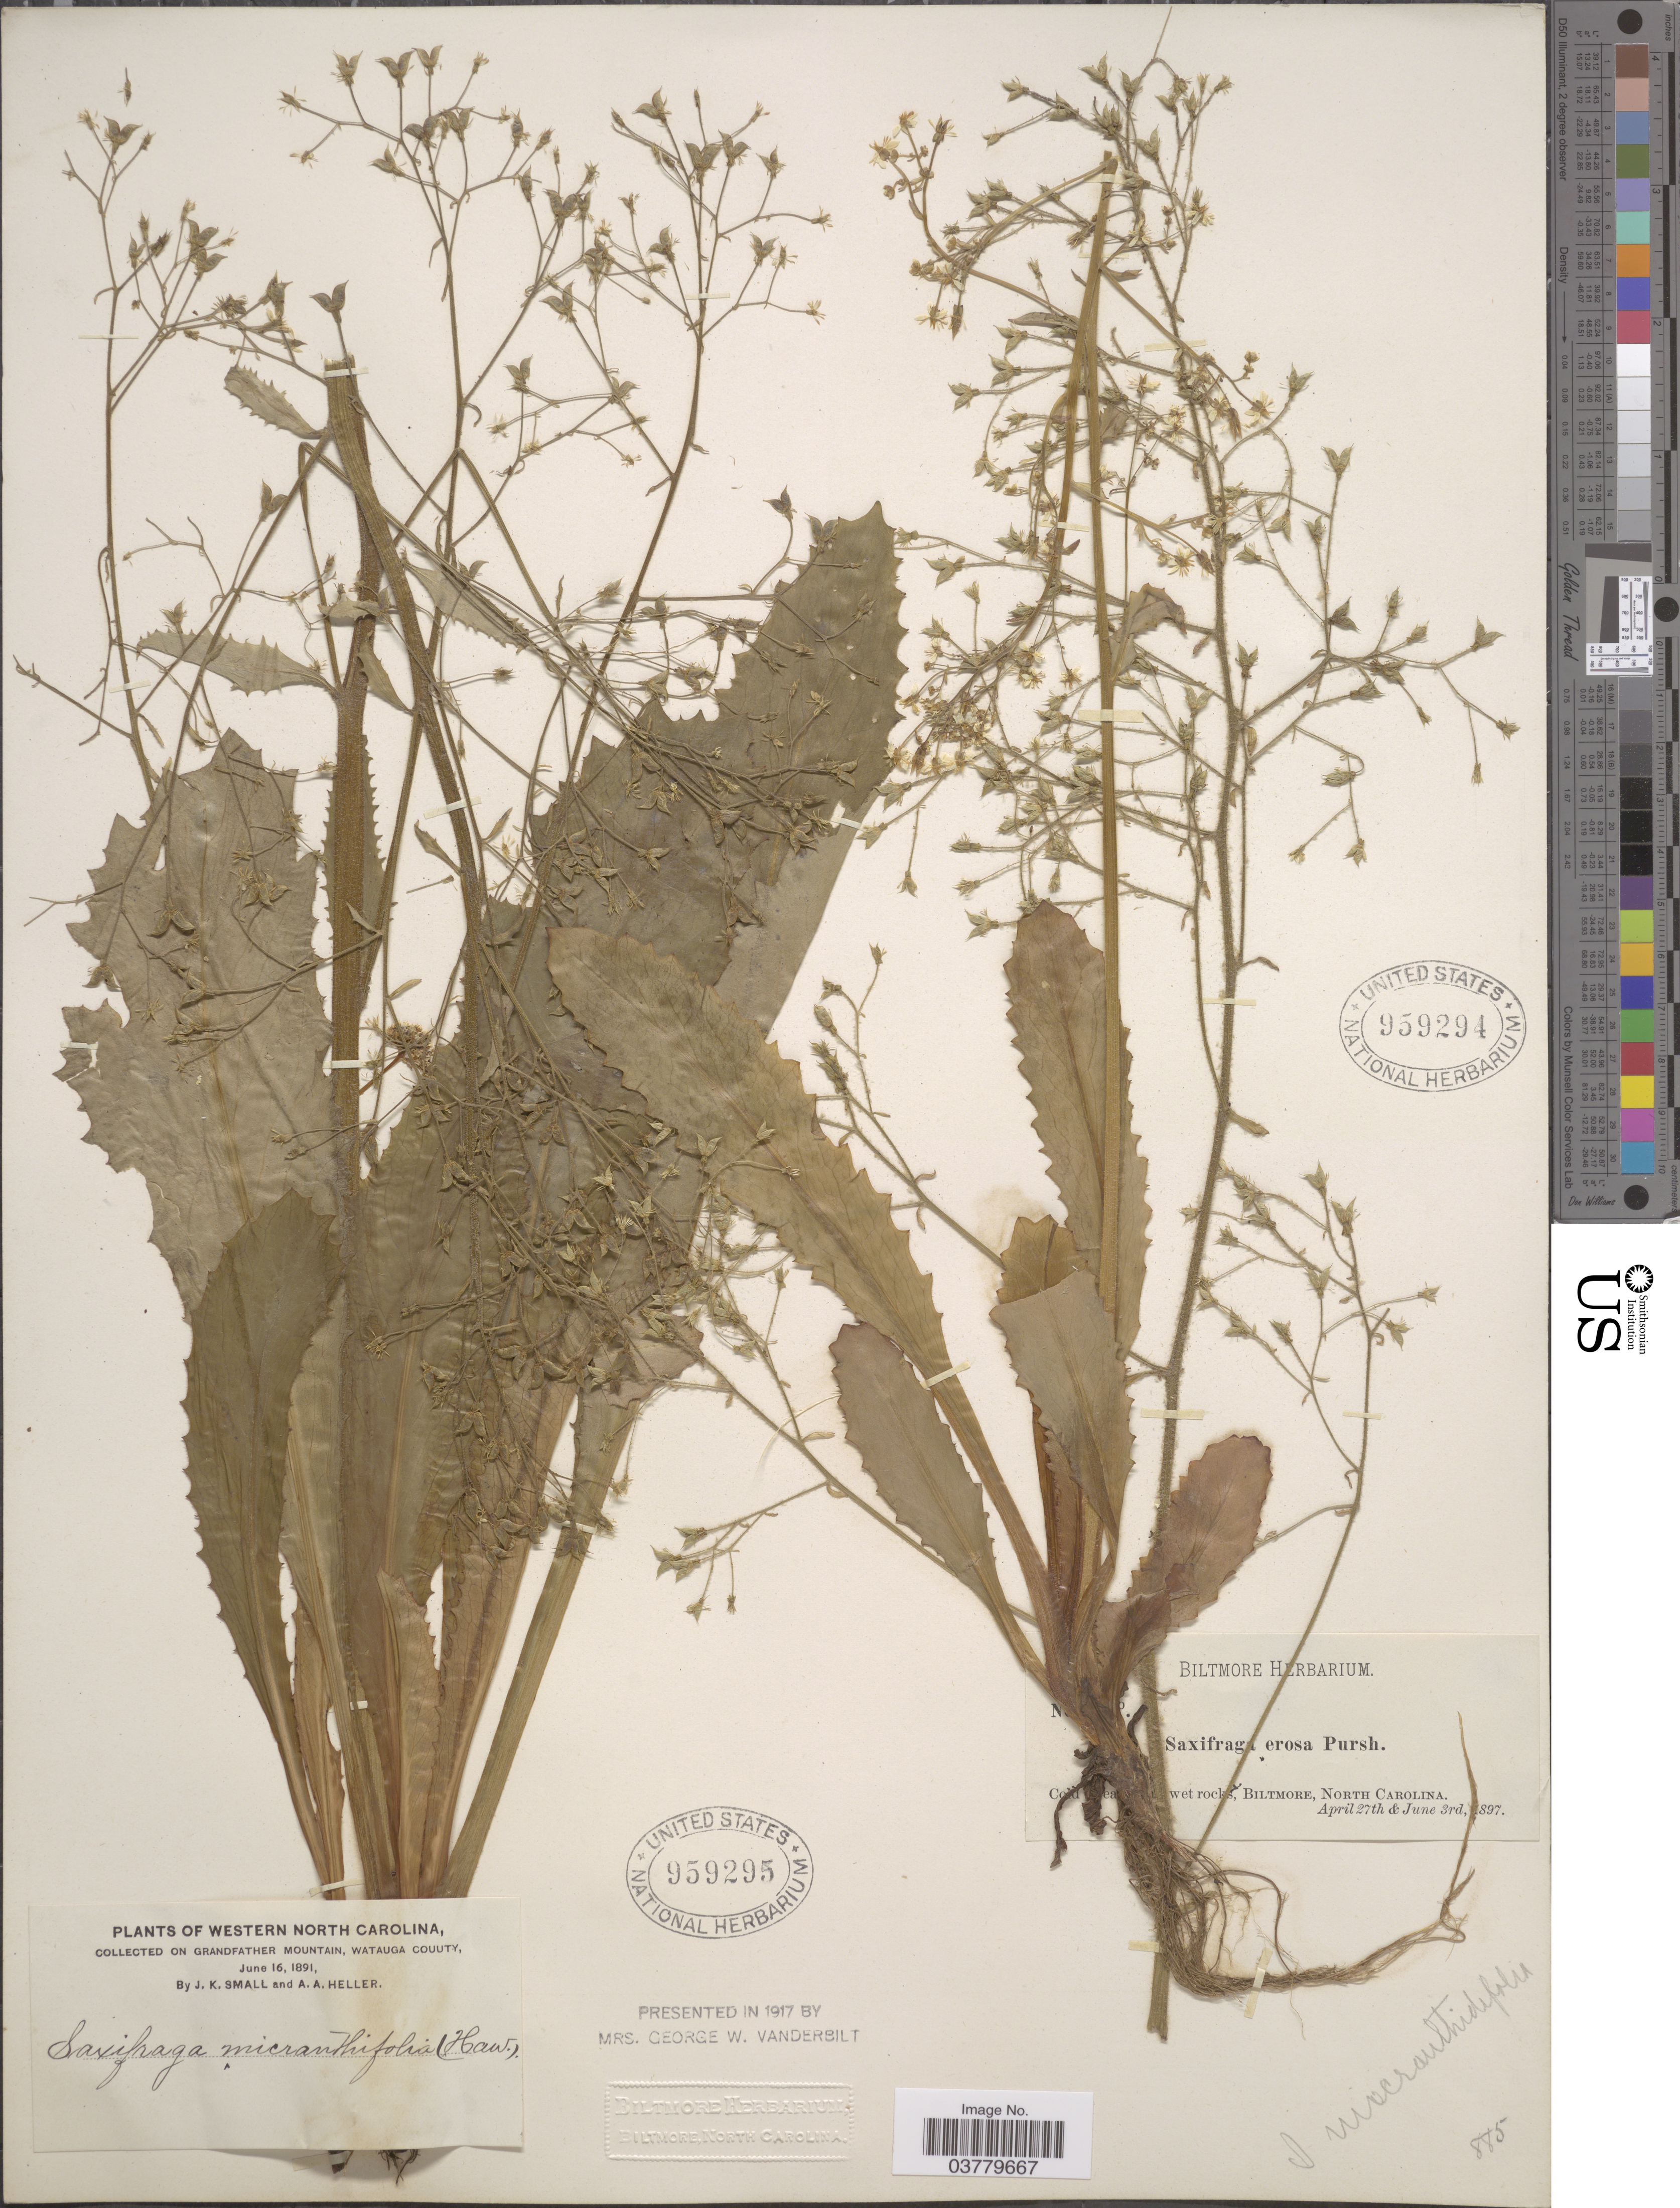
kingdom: Plantae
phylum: Tracheophyta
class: Magnoliopsida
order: Saxifragales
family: Saxifragaceae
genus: Micranthes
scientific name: Micranthes micranthidifolia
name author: (Haw.) Small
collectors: J. K. Small & A. A. Heller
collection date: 1891-06-16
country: United States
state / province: North Carolina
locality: Western North Carolina. On Grandfather Mountain, Watauga County.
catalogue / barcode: US 959295